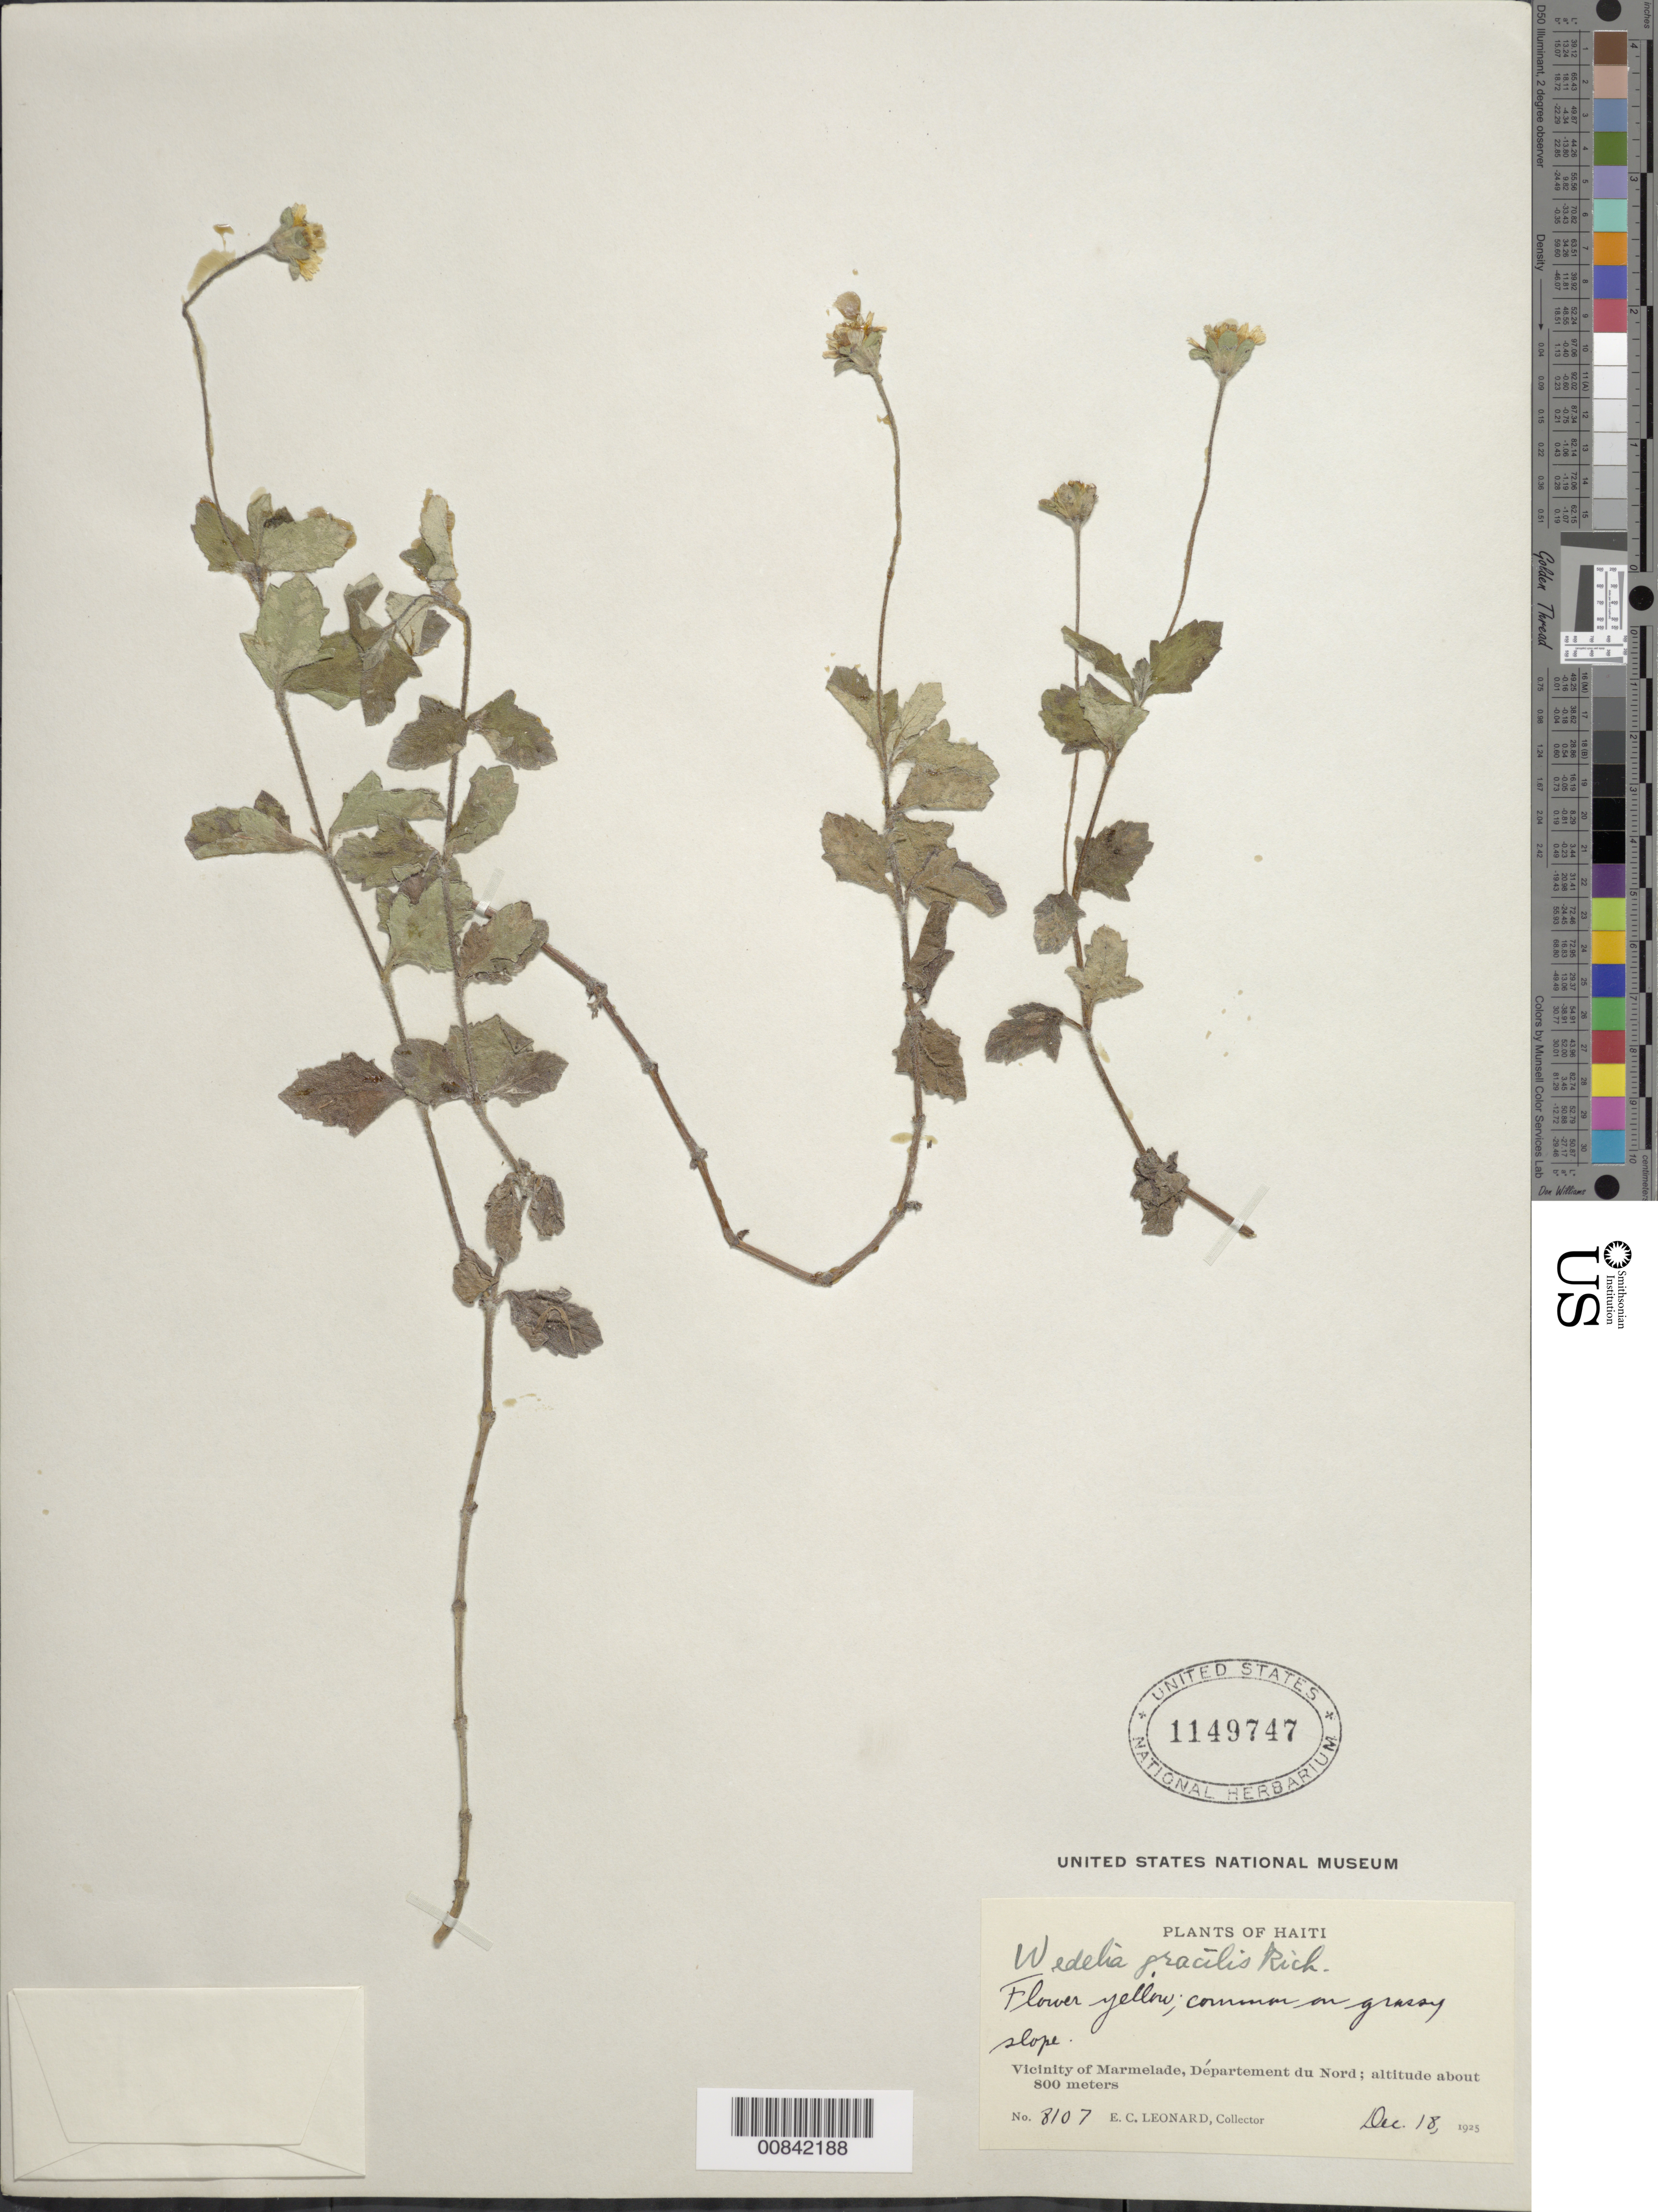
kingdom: Plantae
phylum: Tracheophyta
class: Magnoliopsida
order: Asterales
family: Asteraceae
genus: Sphagneticola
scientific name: Sphagneticola gracilis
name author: (Rich.) Pruski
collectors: E. C. Leonard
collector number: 8107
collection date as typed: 18 Dec 1925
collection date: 1925-12-18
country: Haiti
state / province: Nord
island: Hispaniola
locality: Vicinity of Marmelade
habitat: Grassy slope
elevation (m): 800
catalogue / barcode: US 1149747